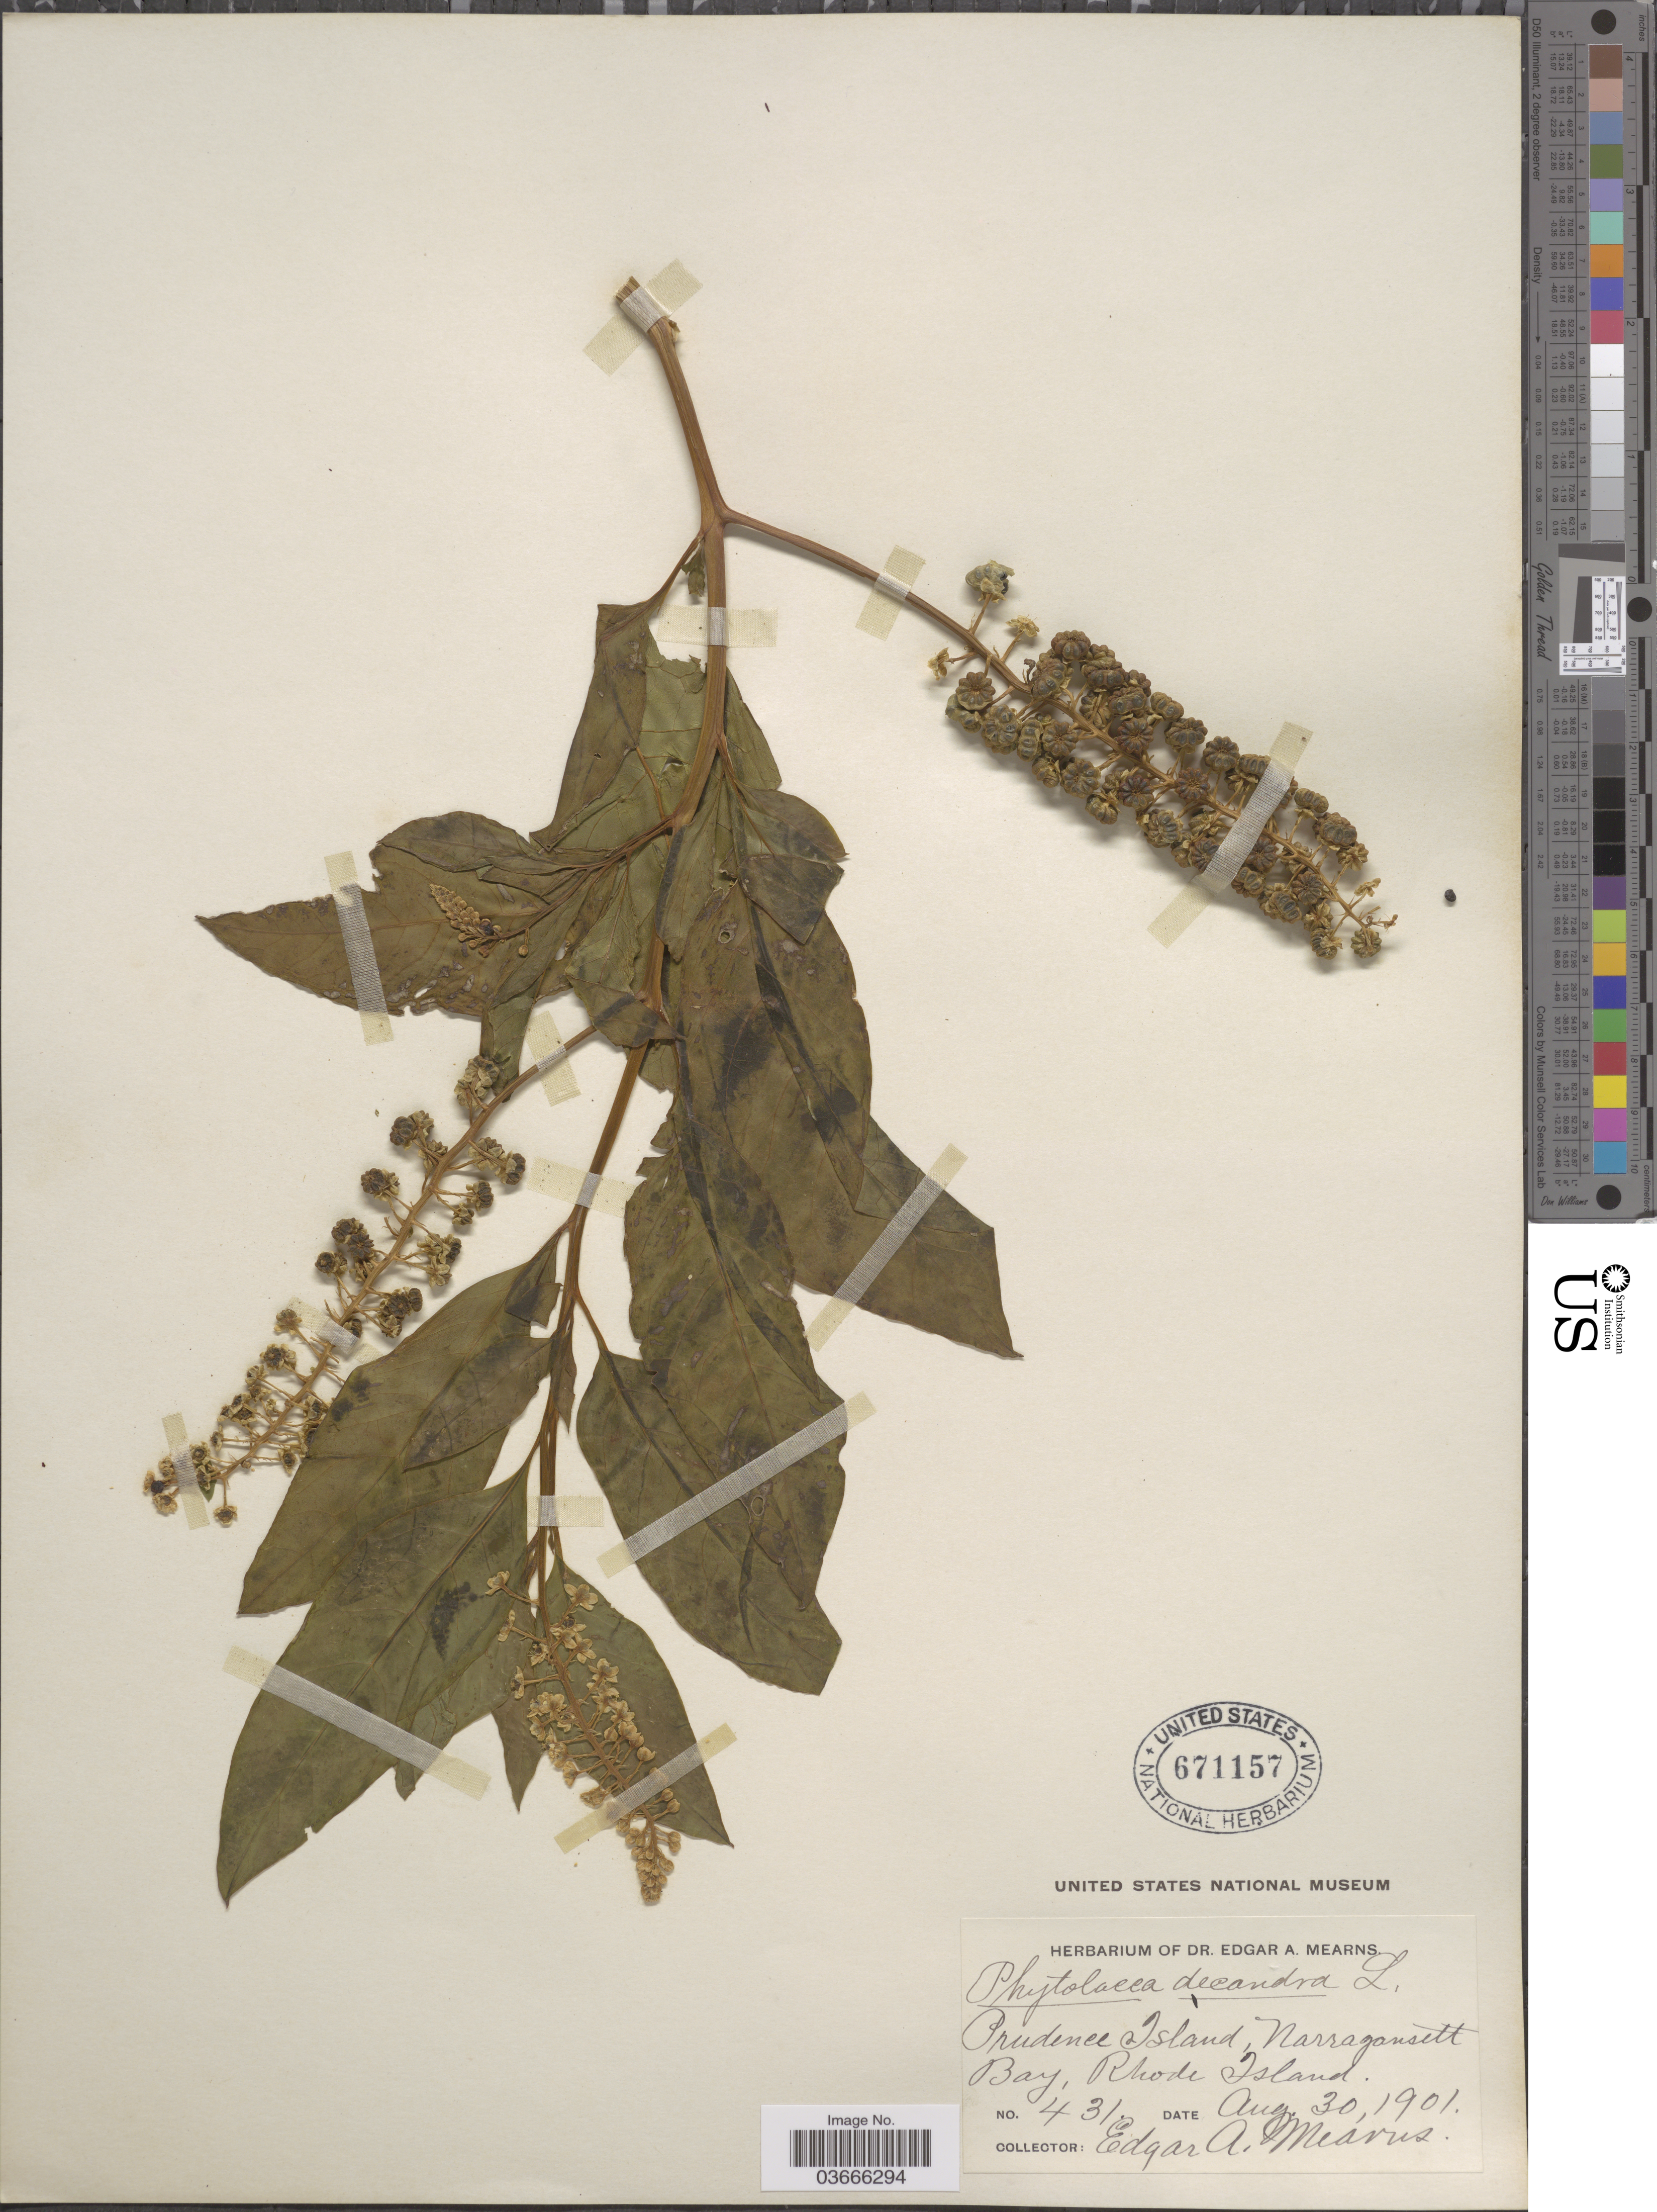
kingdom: Plantae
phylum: Tracheophyta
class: Magnoliopsida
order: Caryophyllales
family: Phytolaccaceae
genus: Phytolacca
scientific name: Phytolacca americana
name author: L.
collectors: E. A. Mearns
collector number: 431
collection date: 1901-08-30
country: United States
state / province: Rhode Island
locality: Prudence Island, Narragansett Bay.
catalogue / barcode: US 671157